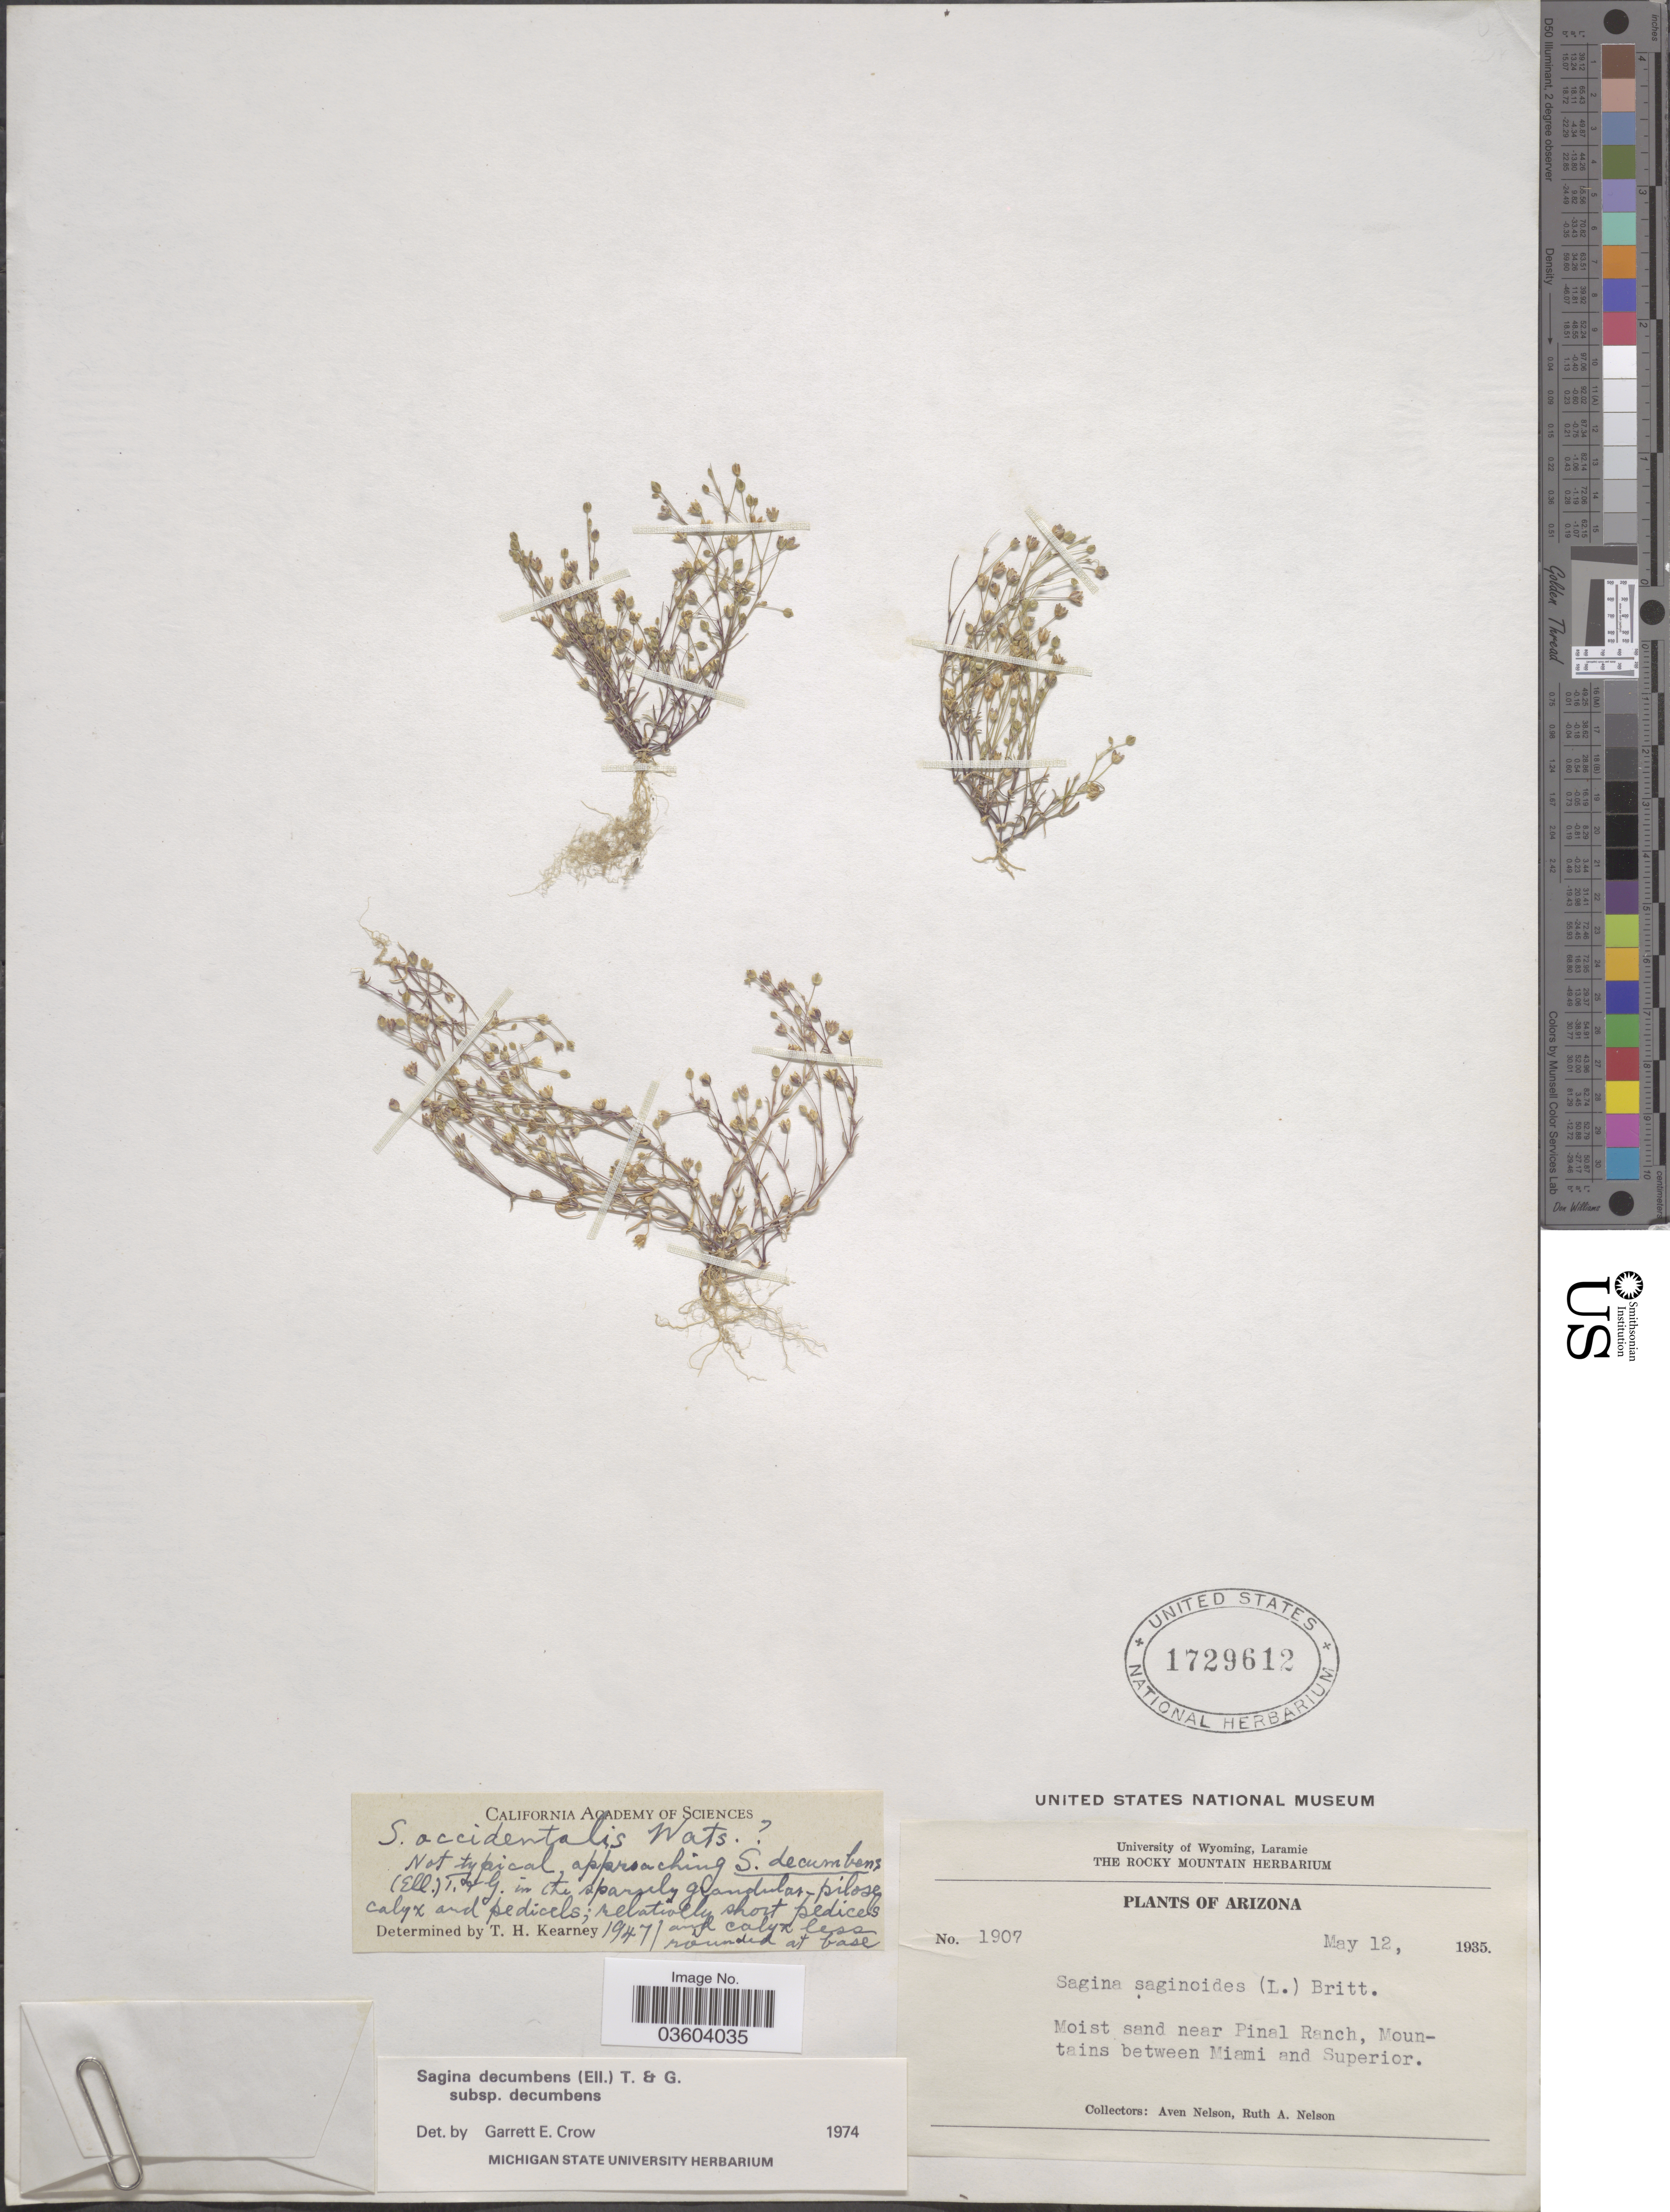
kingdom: Plantae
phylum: Tracheophyta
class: Magnoliopsida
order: Caryophyllales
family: Caryophyllaceae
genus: Sagina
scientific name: Sagina decumbens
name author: (Elliott) Torr. & A. Gray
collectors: A. Nelson & R. A. Nelson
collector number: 1907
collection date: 1935-05-12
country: United States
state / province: Arizona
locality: Moist sand near Pinal Ranch, Mountains between Miami and Superior.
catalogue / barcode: US 1729612